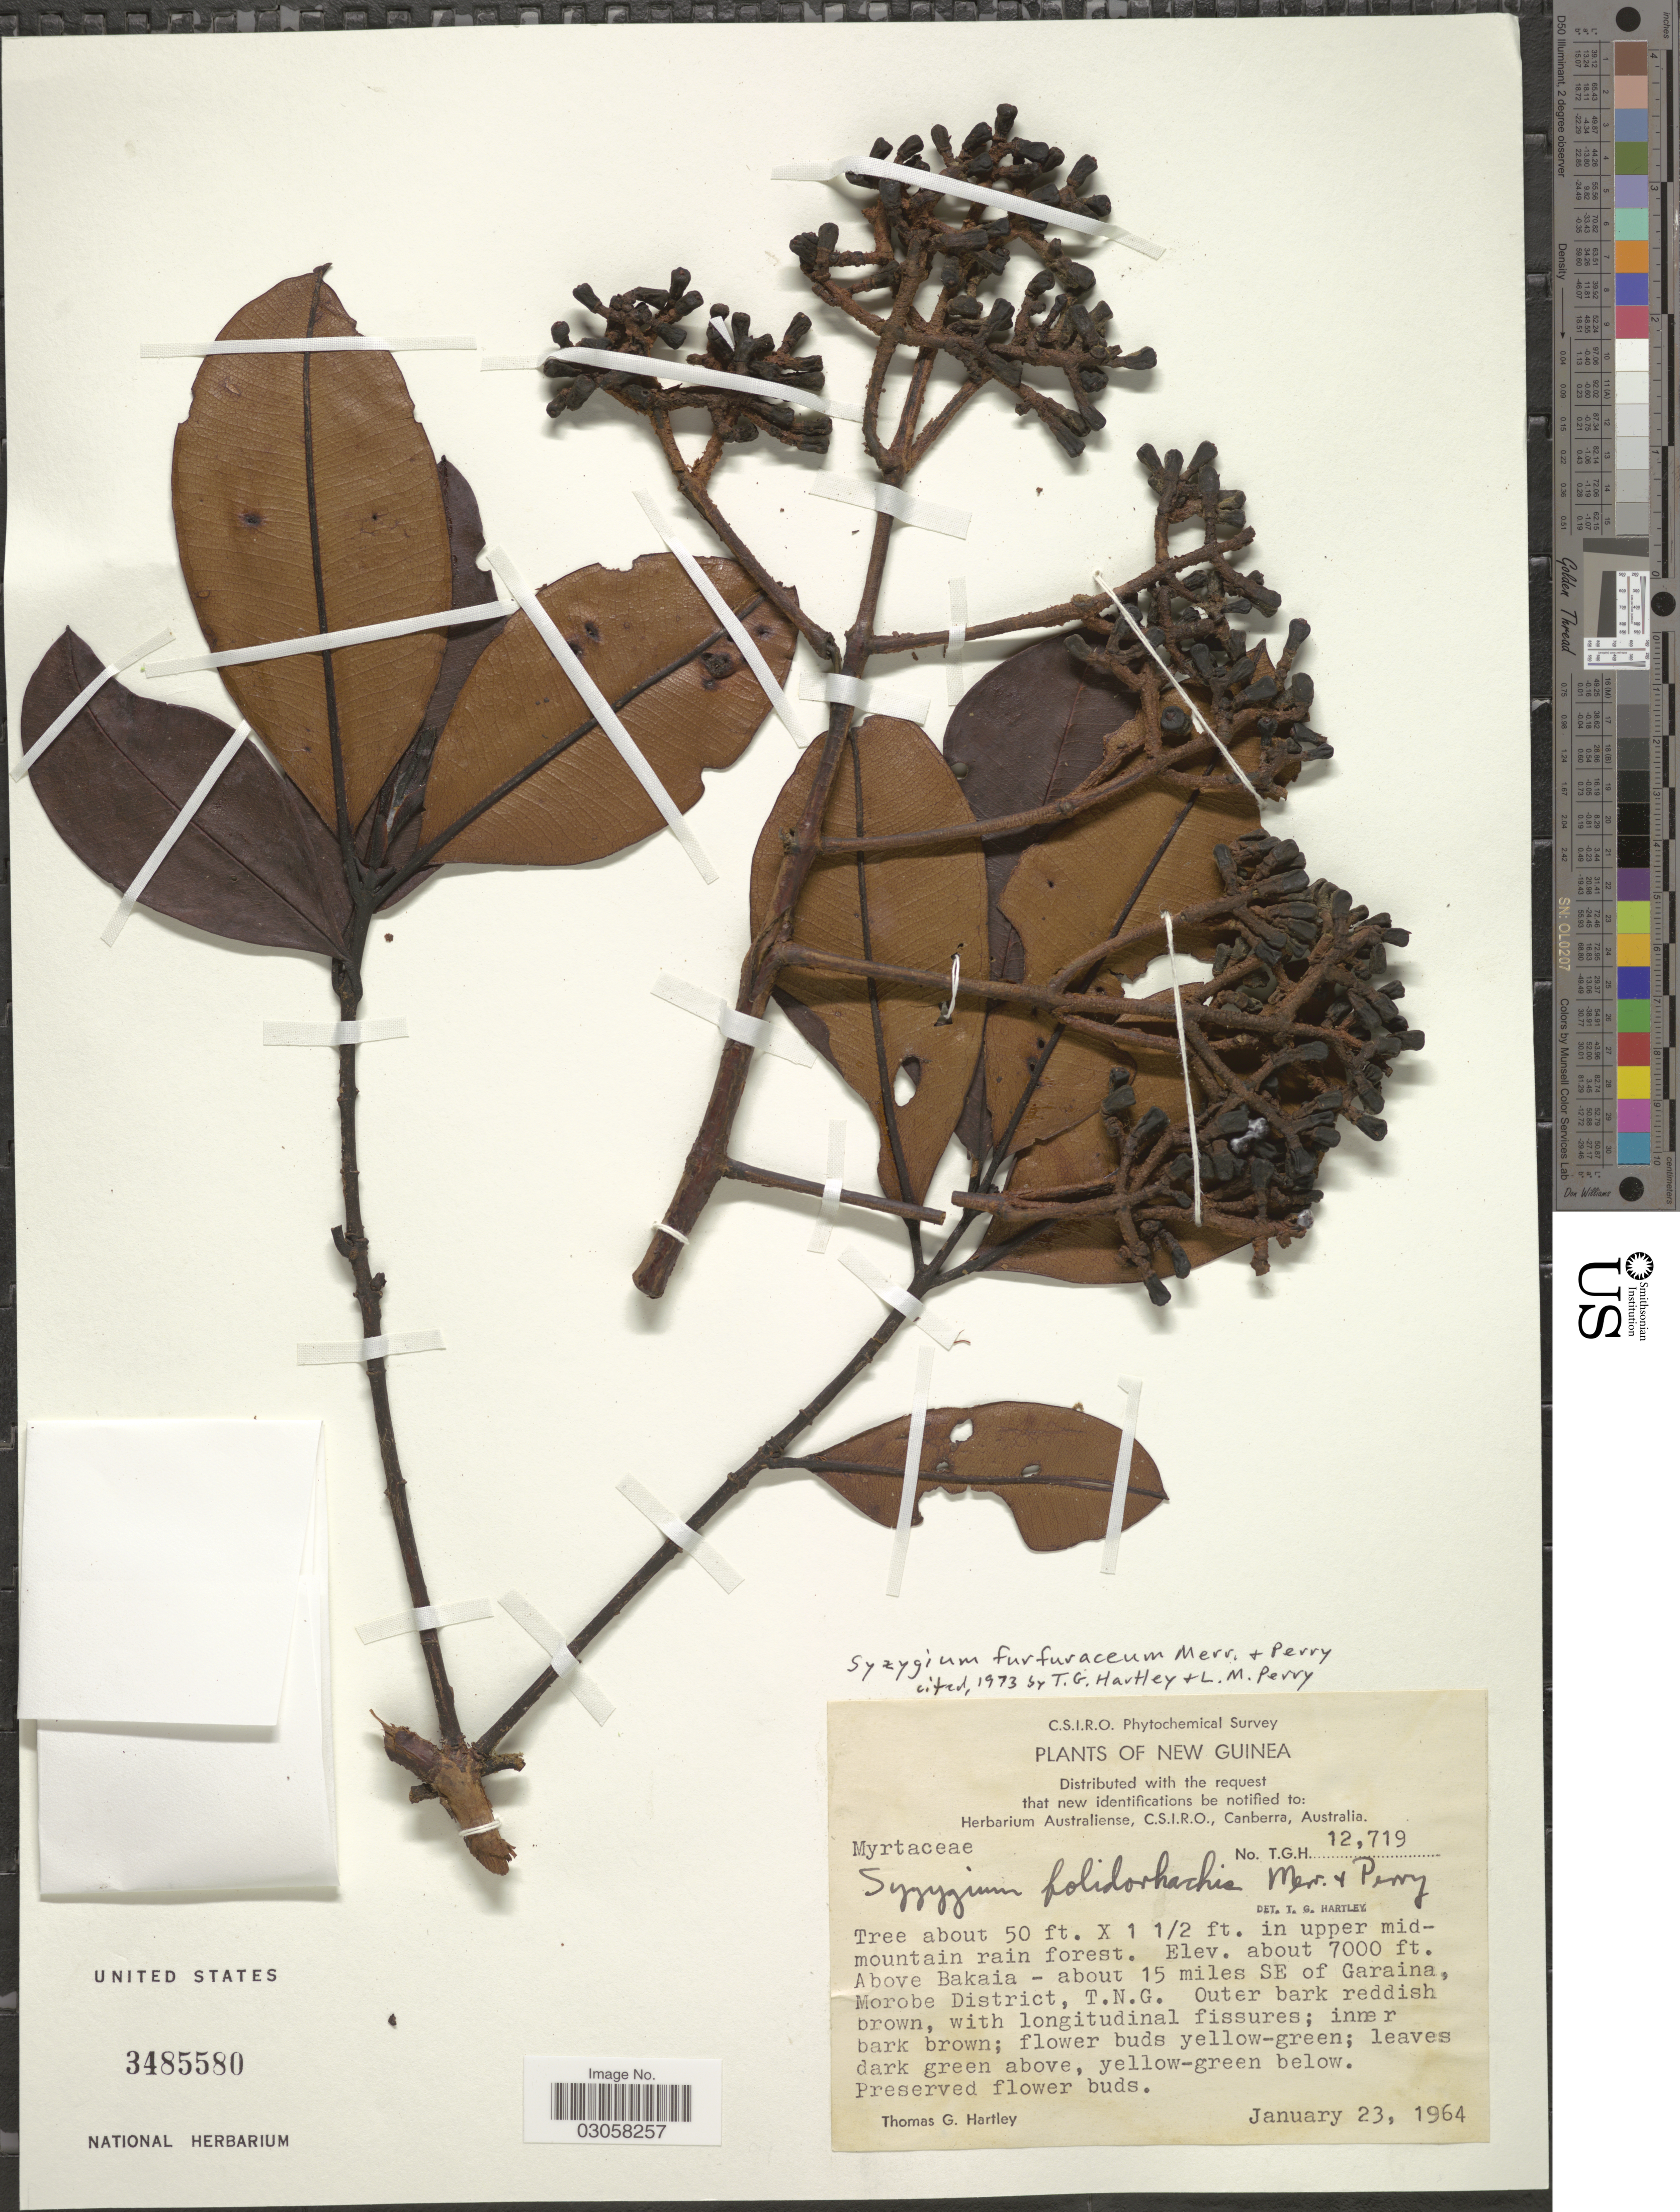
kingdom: Plantae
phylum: Tracheophyta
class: Magnoliopsida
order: Myrtales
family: Myrtaceae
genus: Syzygium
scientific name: Syzygium furfuraceum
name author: Merr. & L.M. Perry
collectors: T. G. Hartley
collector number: T.G.H.12719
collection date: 1964-01-23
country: Papua New Guinea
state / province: Morobe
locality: New Guinea. Above Bakaia - about 15 miles SE of Garaina, Morobe District, T. N. G.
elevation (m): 2134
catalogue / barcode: US 3485580